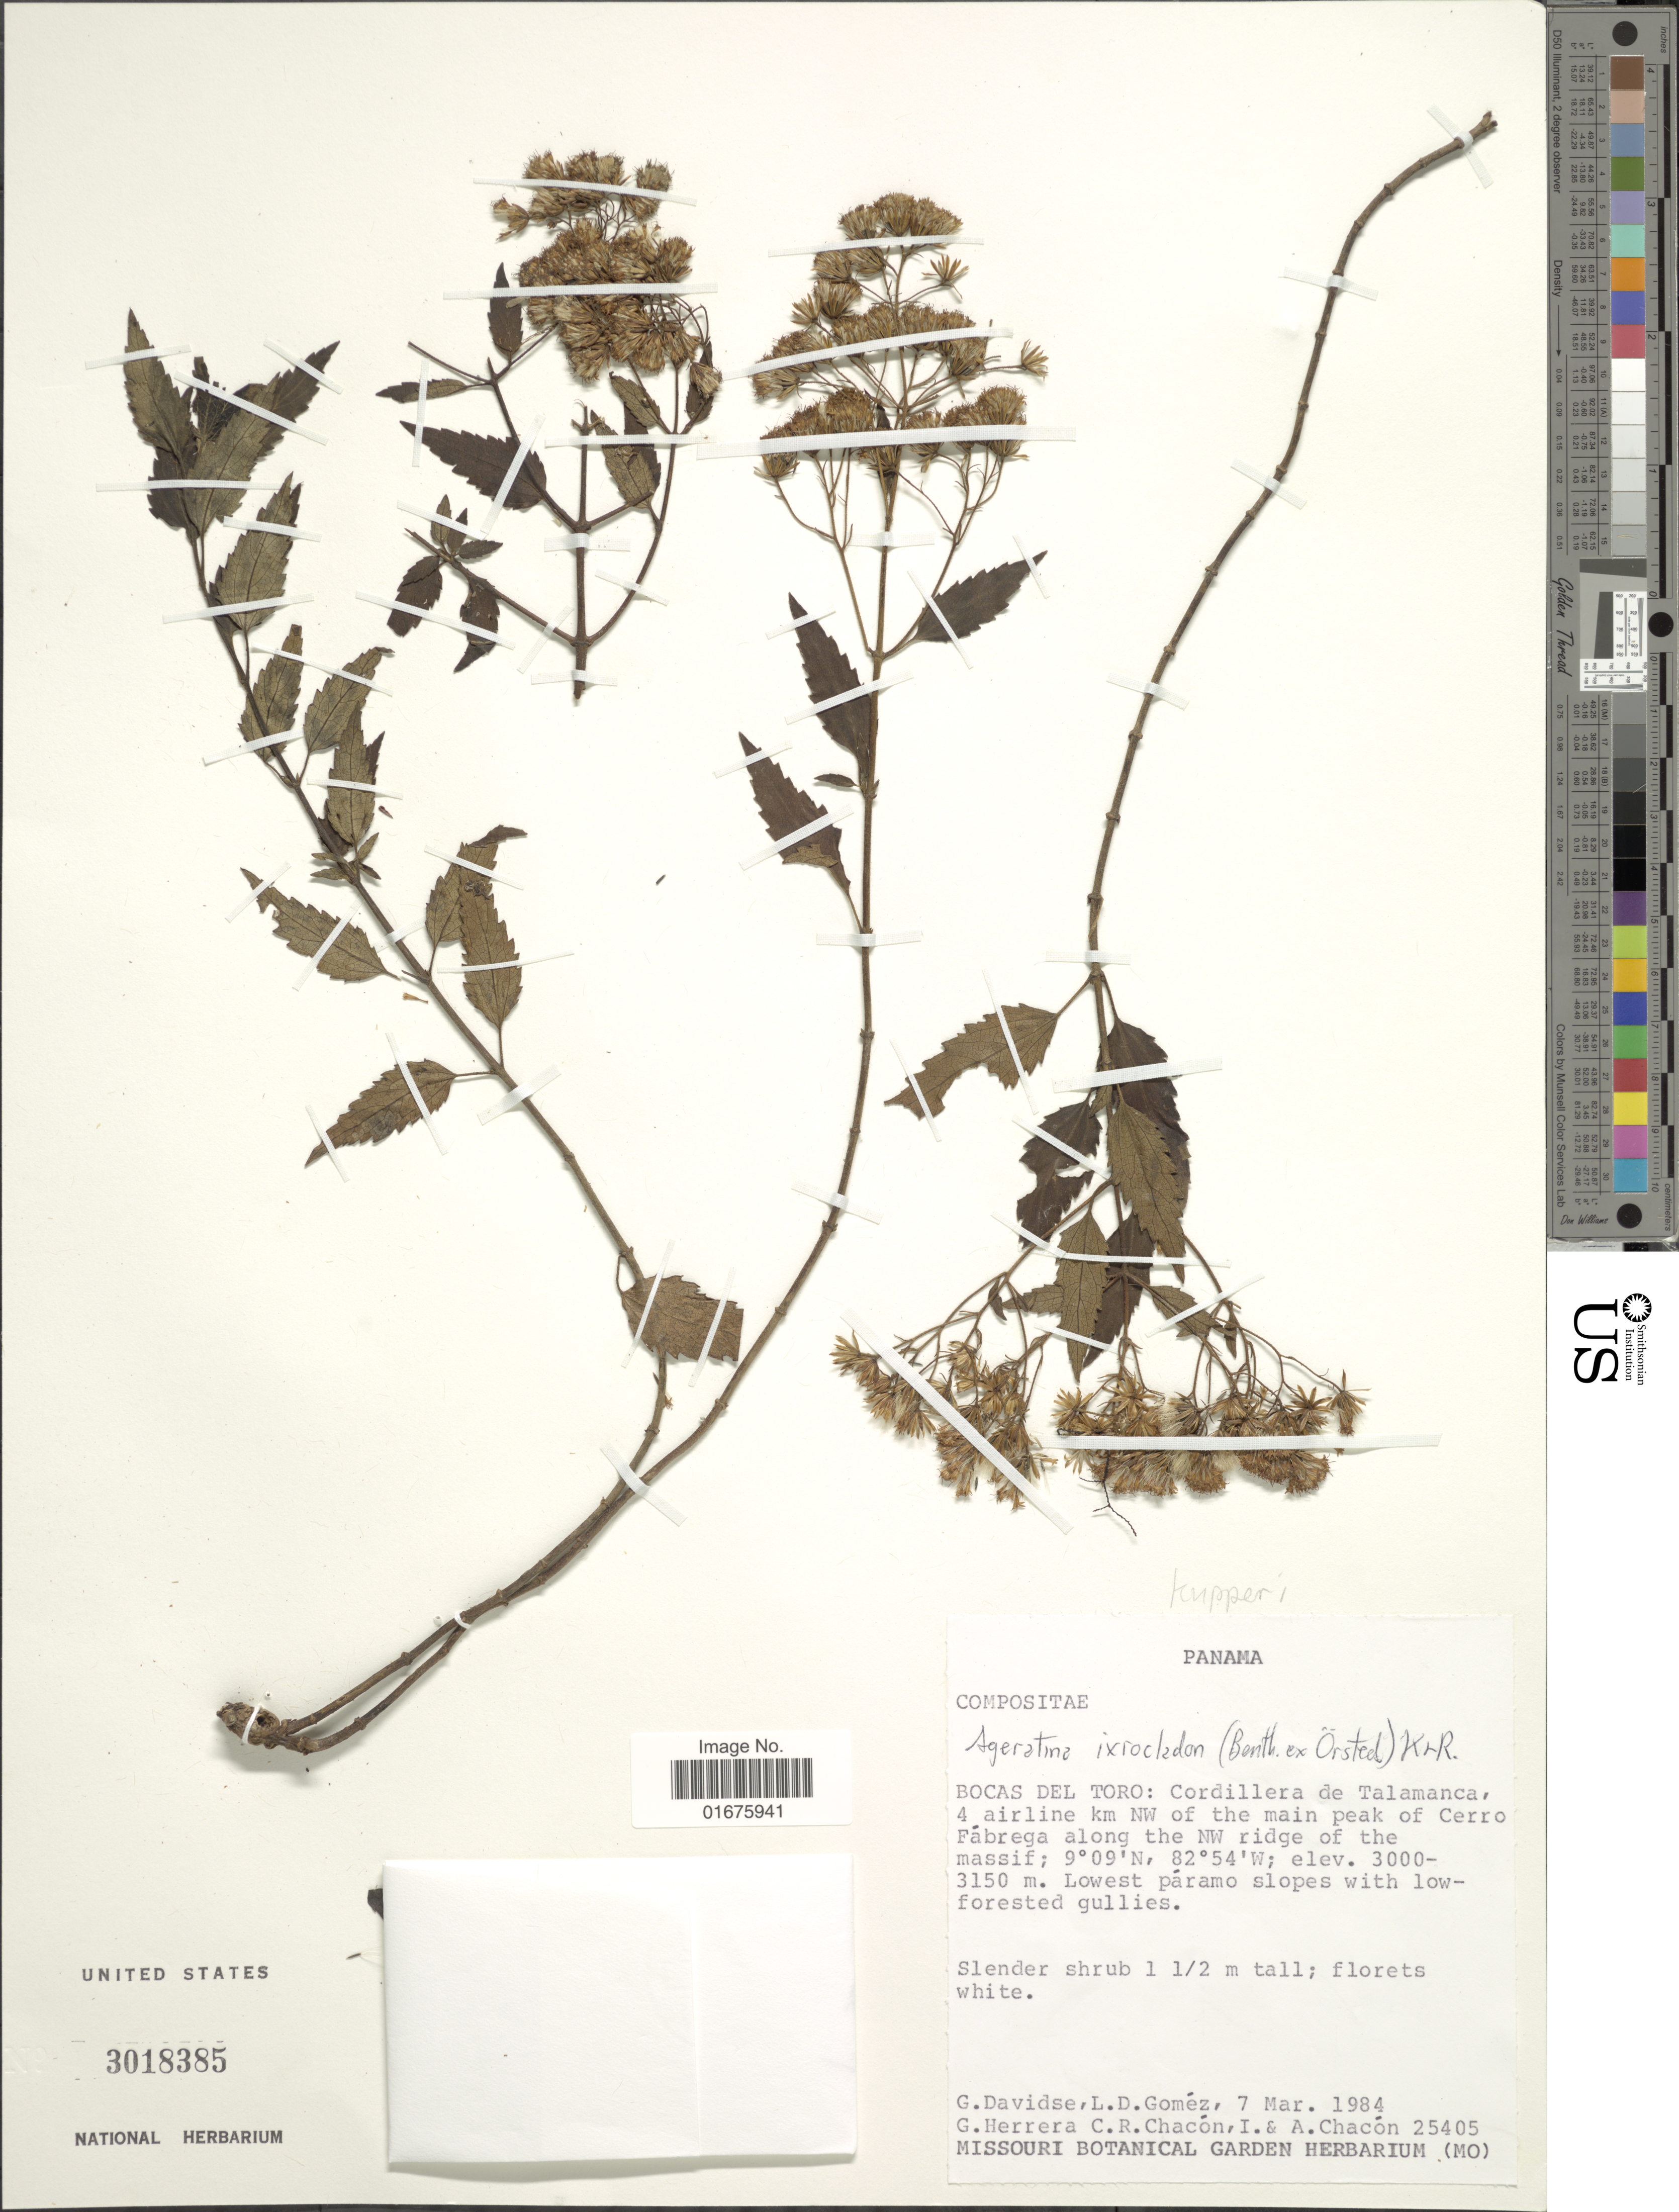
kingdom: Plantae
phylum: Tracheophyta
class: Magnoliopsida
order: Asterales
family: Asteraceae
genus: Ageratina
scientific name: Ageratina kupperi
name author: (Suess.) R.M. King & H. Rob.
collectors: G. Davidse, L. Gomez, G. Herrera, C. Chacon & et al.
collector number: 25405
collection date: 1984-03-07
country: Panama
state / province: Bocas del Toro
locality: Cordillera de Talamanca, 4 airline km NW of the main peak of Cerro Fábrega along the NW ridge of the massif. lowest páramo slopes with low-forested gullies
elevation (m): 3000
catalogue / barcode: US 3018385